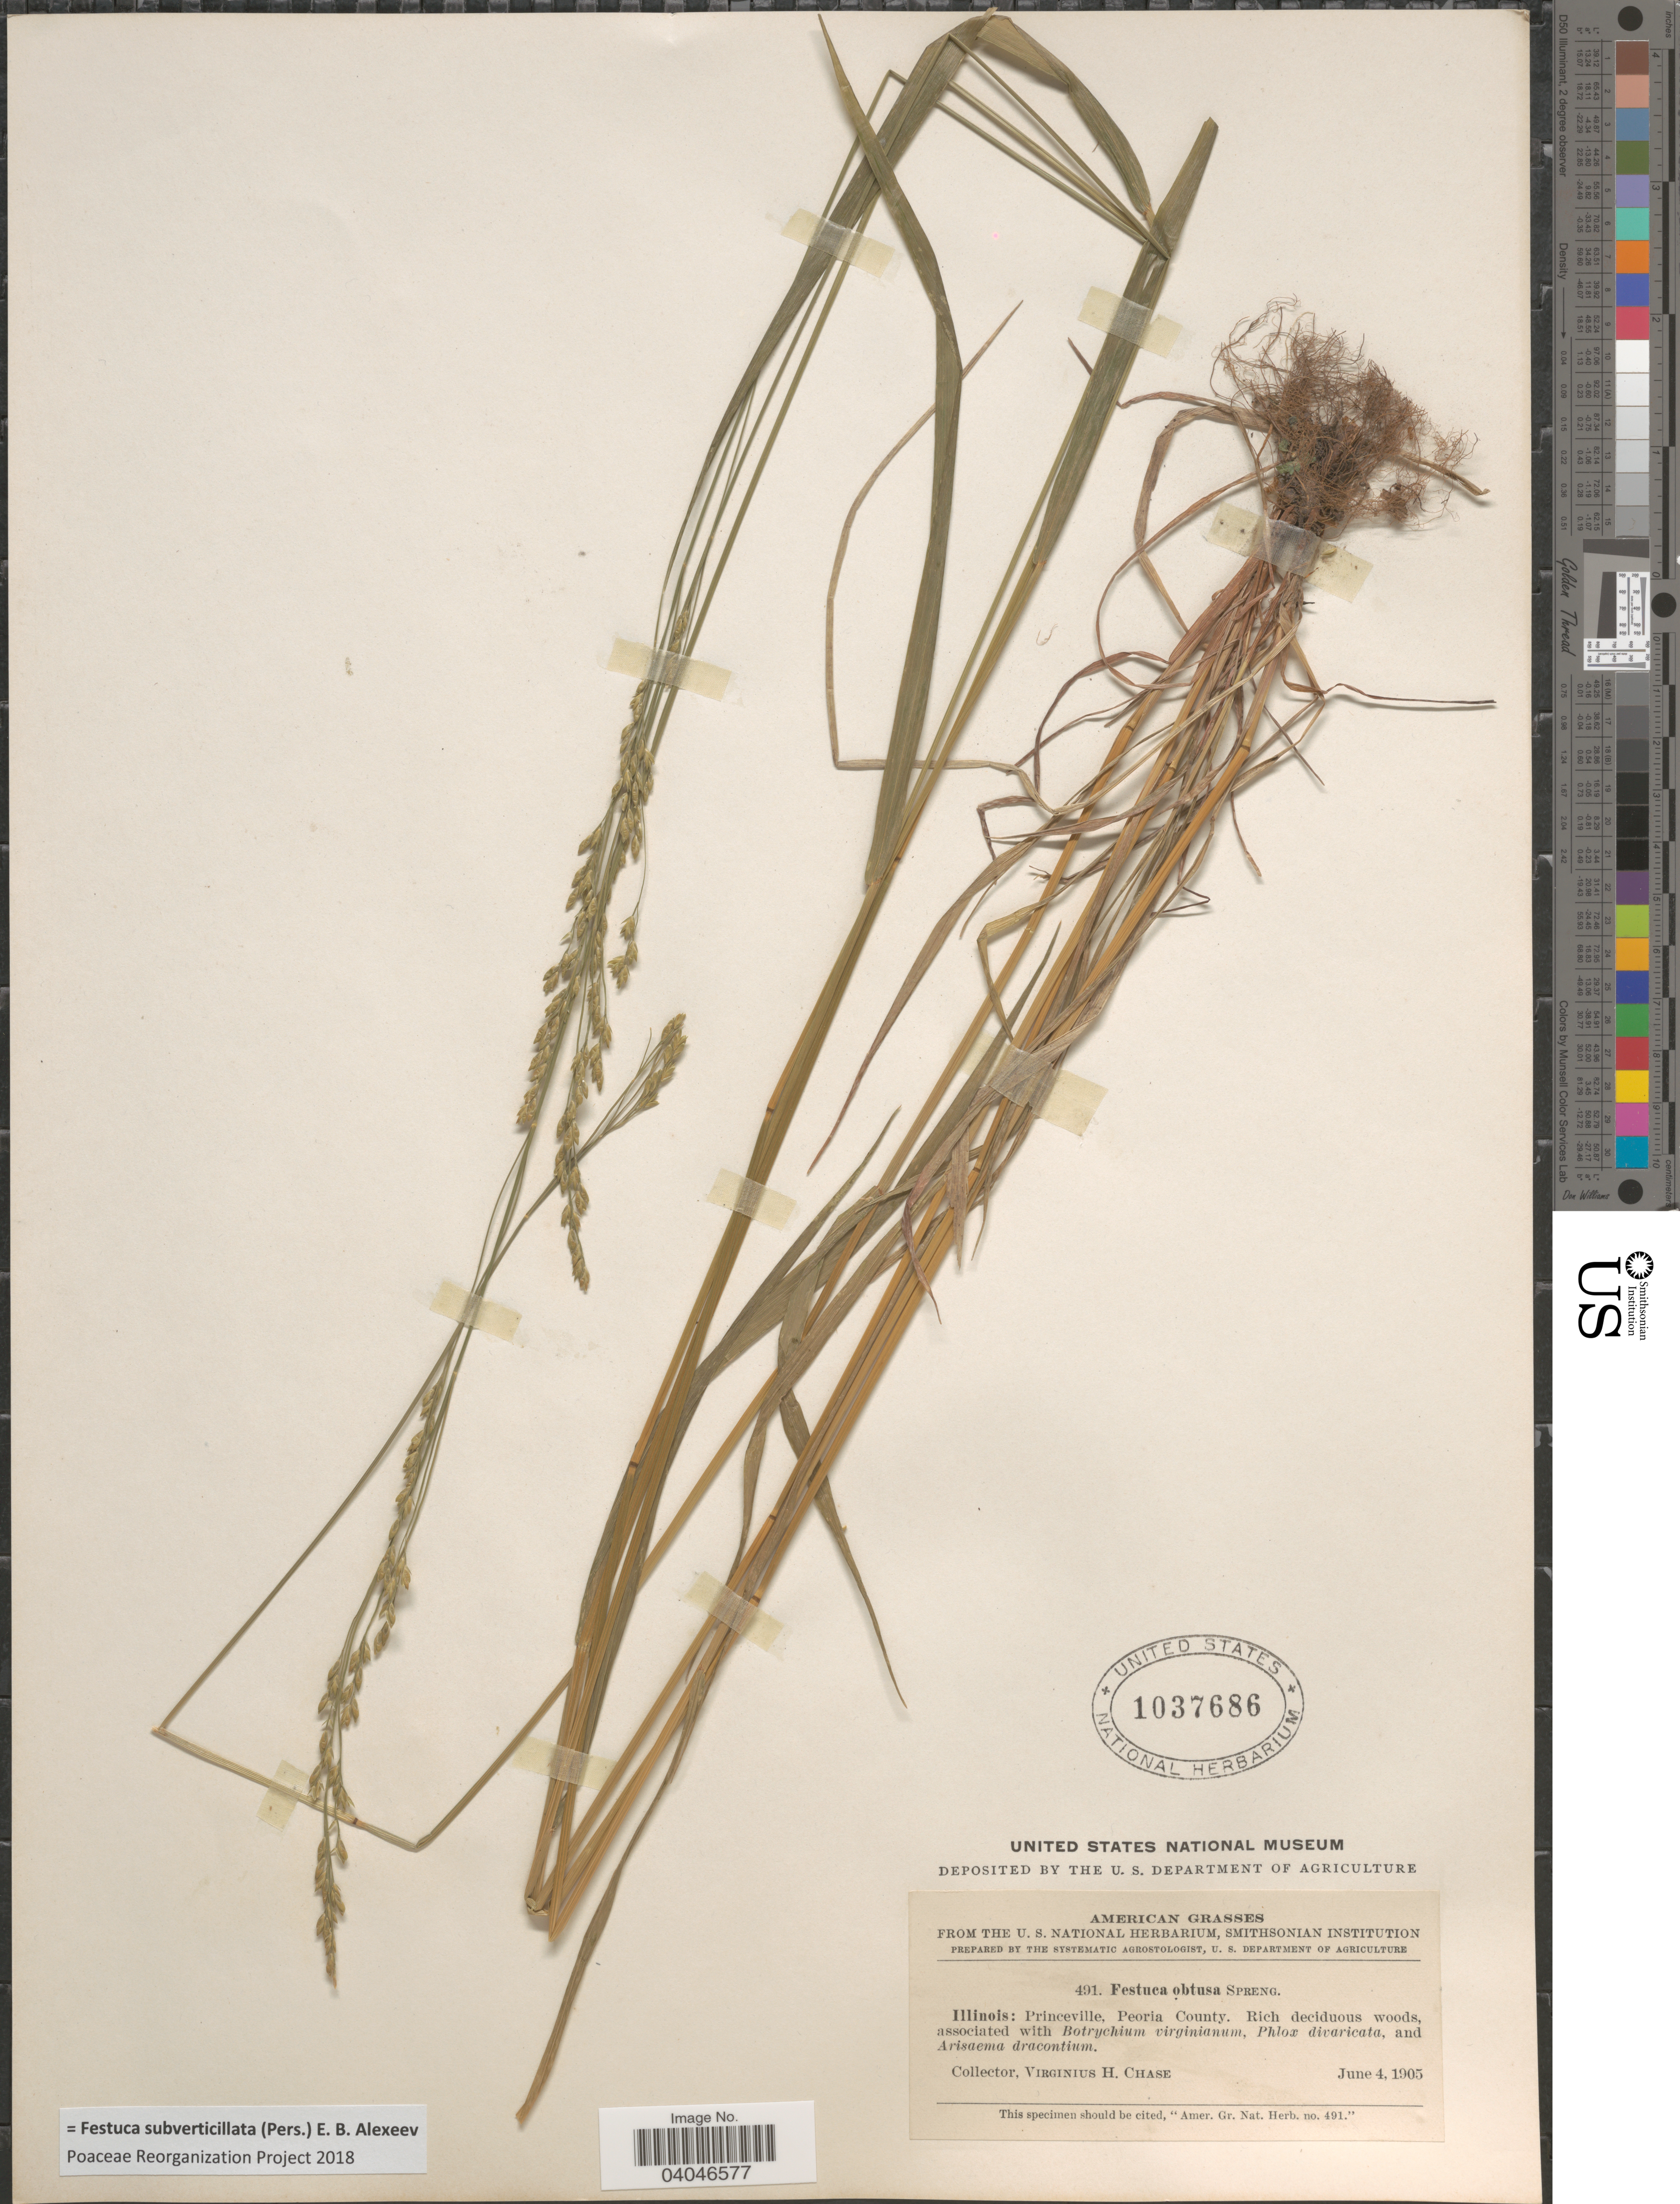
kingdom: Plantae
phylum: Tracheophyta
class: Liliopsida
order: Poales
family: Poaceae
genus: Festuca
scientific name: Festuca subverticillata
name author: (Pers.) E.B. Alexeev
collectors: V. H. Chase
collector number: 491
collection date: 1905-06-04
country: United States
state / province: Illinois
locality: Princeville, Peoria County.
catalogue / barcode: US 1037686